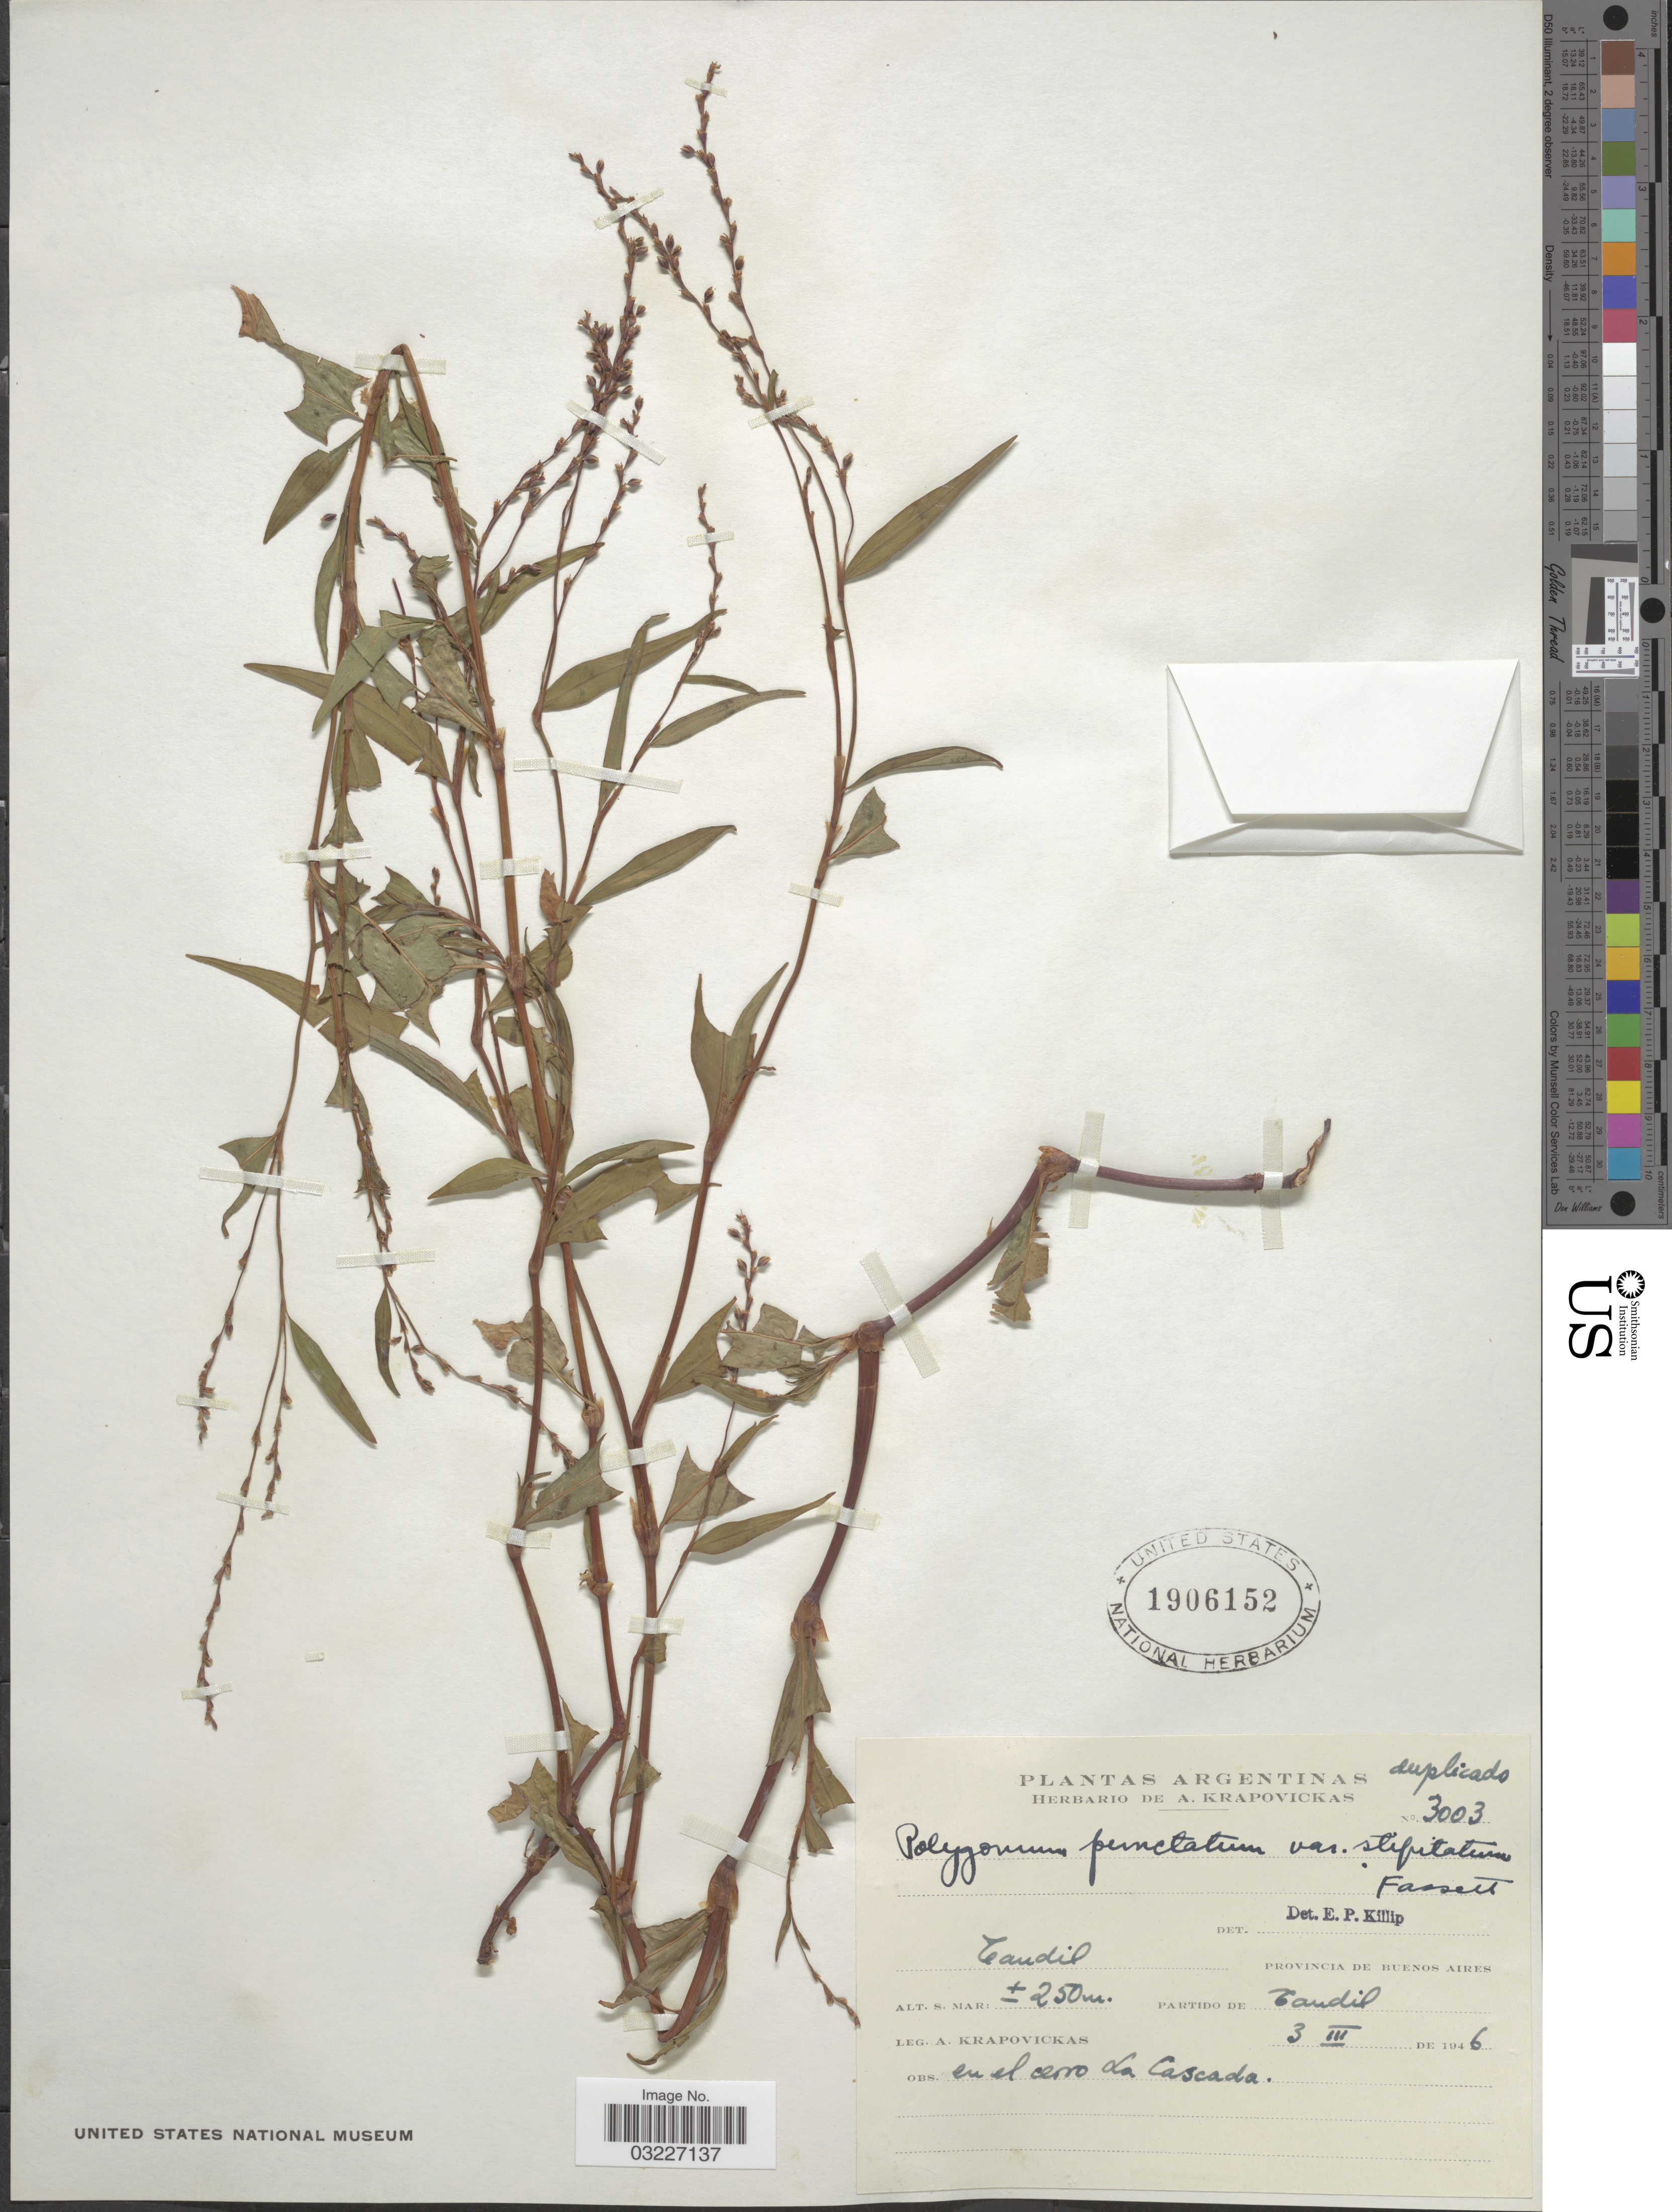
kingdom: Plantae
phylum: Tracheophyta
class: Magnoliopsida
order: Caryophyllales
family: Polygonaceae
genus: Persicaria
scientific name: Persicaria punctata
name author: (Elliott) Small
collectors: A. Krapovickas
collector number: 3003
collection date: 1946-03-03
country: Argentina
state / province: Buenos Aires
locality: Tandil. Partido de Tandil.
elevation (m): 250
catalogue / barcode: US 1906152